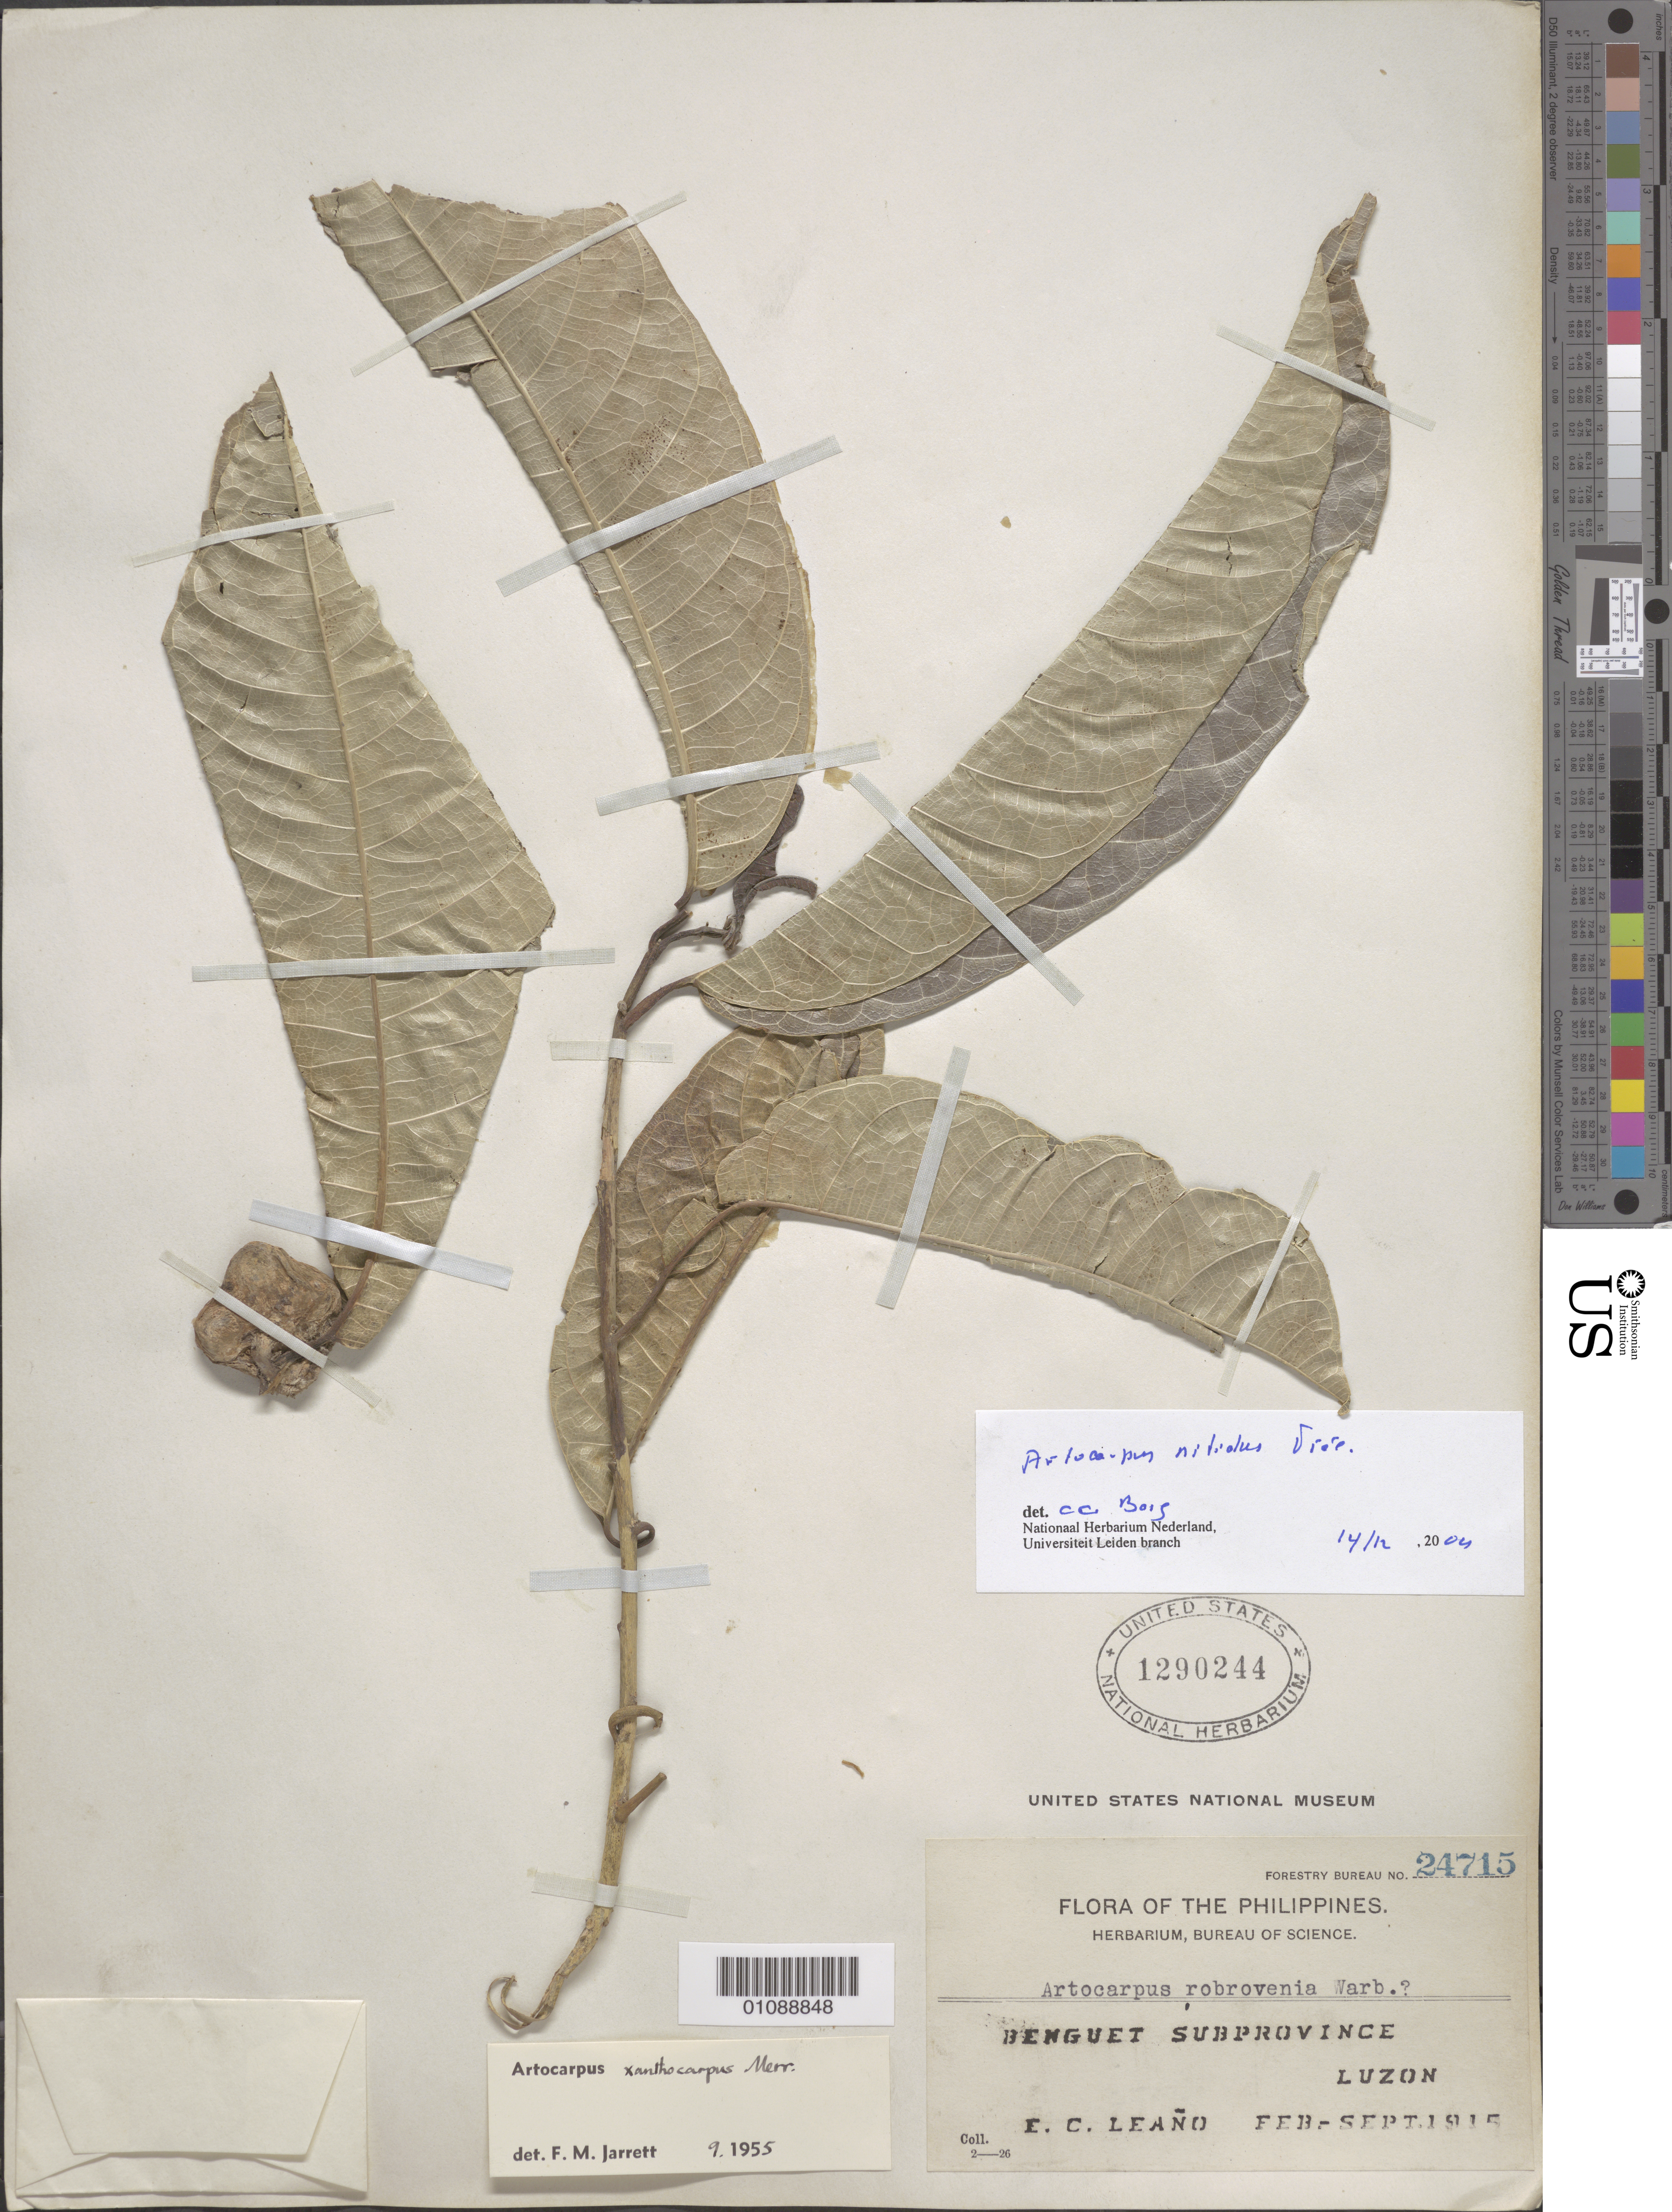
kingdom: Plantae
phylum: Tracheophyta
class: Magnoliopsida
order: Rosales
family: Moraceae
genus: Artocarpus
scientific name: Artocarpus nitidus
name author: Trécul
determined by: Berg, C. C.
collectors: E. Leano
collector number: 24715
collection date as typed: Feb 1915 to -- Sep 1915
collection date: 1915-02/1915-09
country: Philippines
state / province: Cordillera (Administrative Region)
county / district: Benguet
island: Luzon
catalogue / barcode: US 1290244